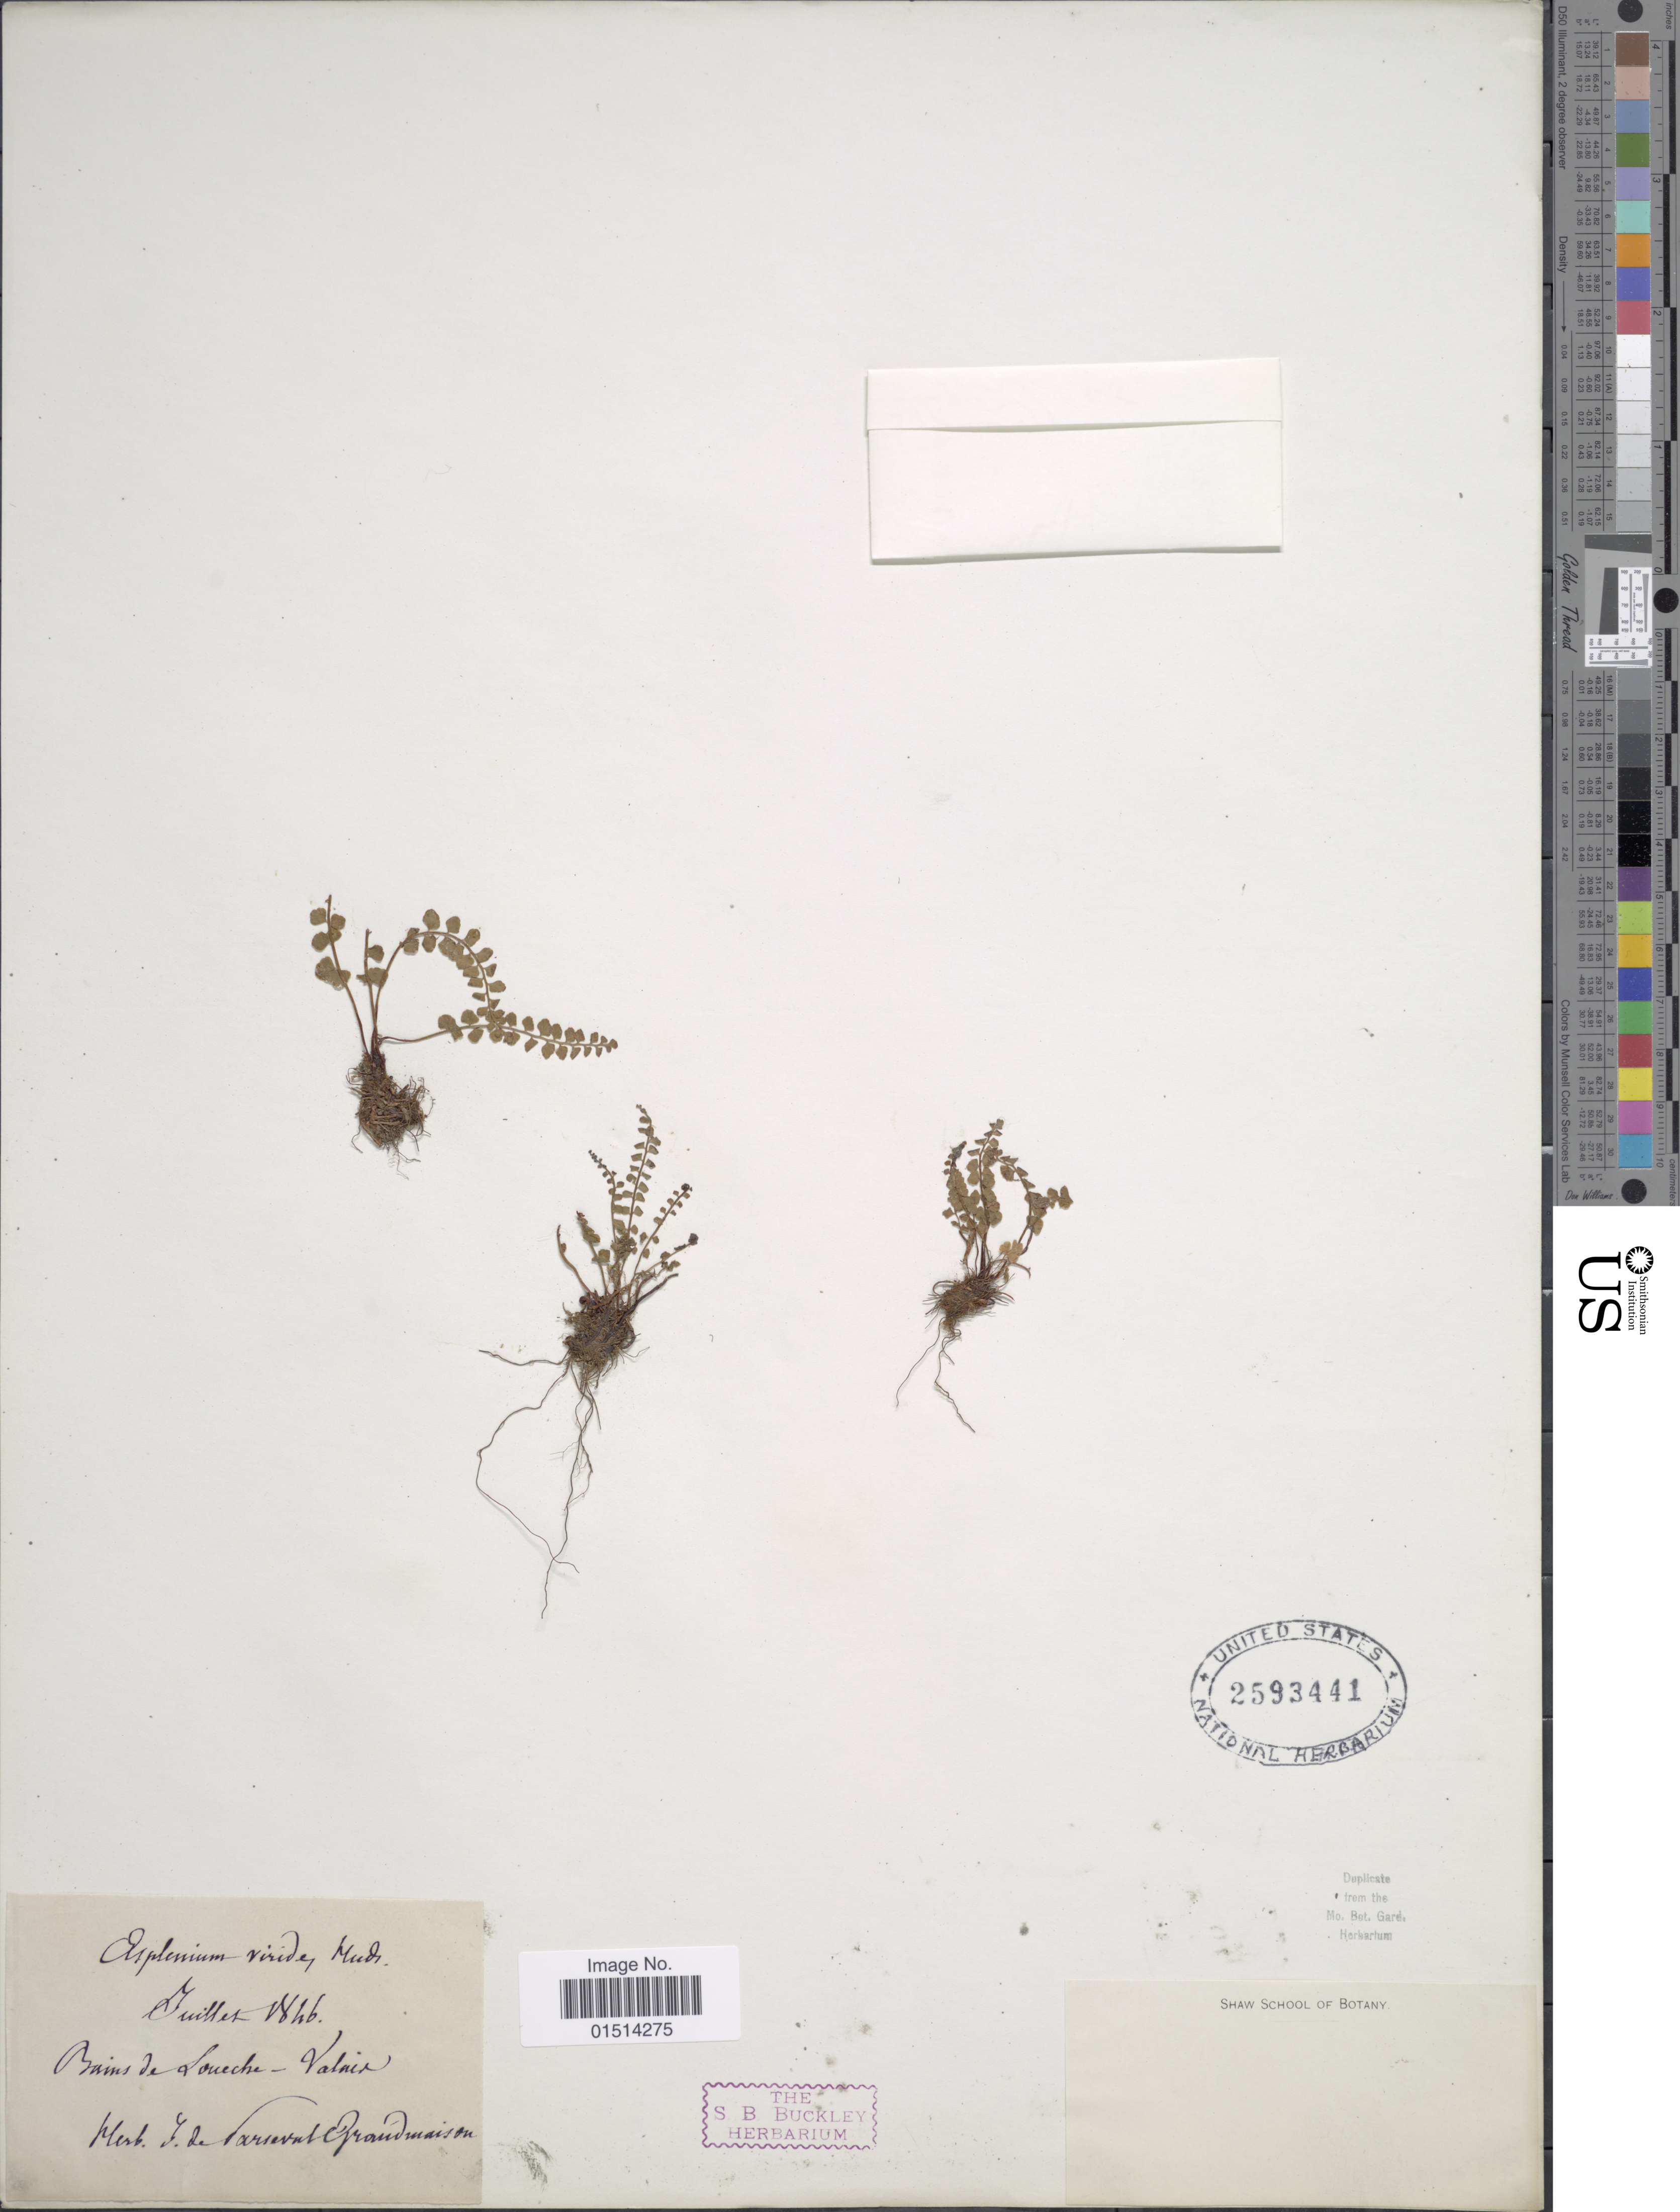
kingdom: Plantae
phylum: Tracheophyta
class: Polypodiopsida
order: Polypodiales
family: Aspleniaceae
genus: Asplenium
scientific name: Asplenium viride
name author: Huds.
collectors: ex herb. S. de Varsevut Grandmaison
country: Switzerland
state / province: Valais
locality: Bains de Loèche Valais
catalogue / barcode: US 2593441